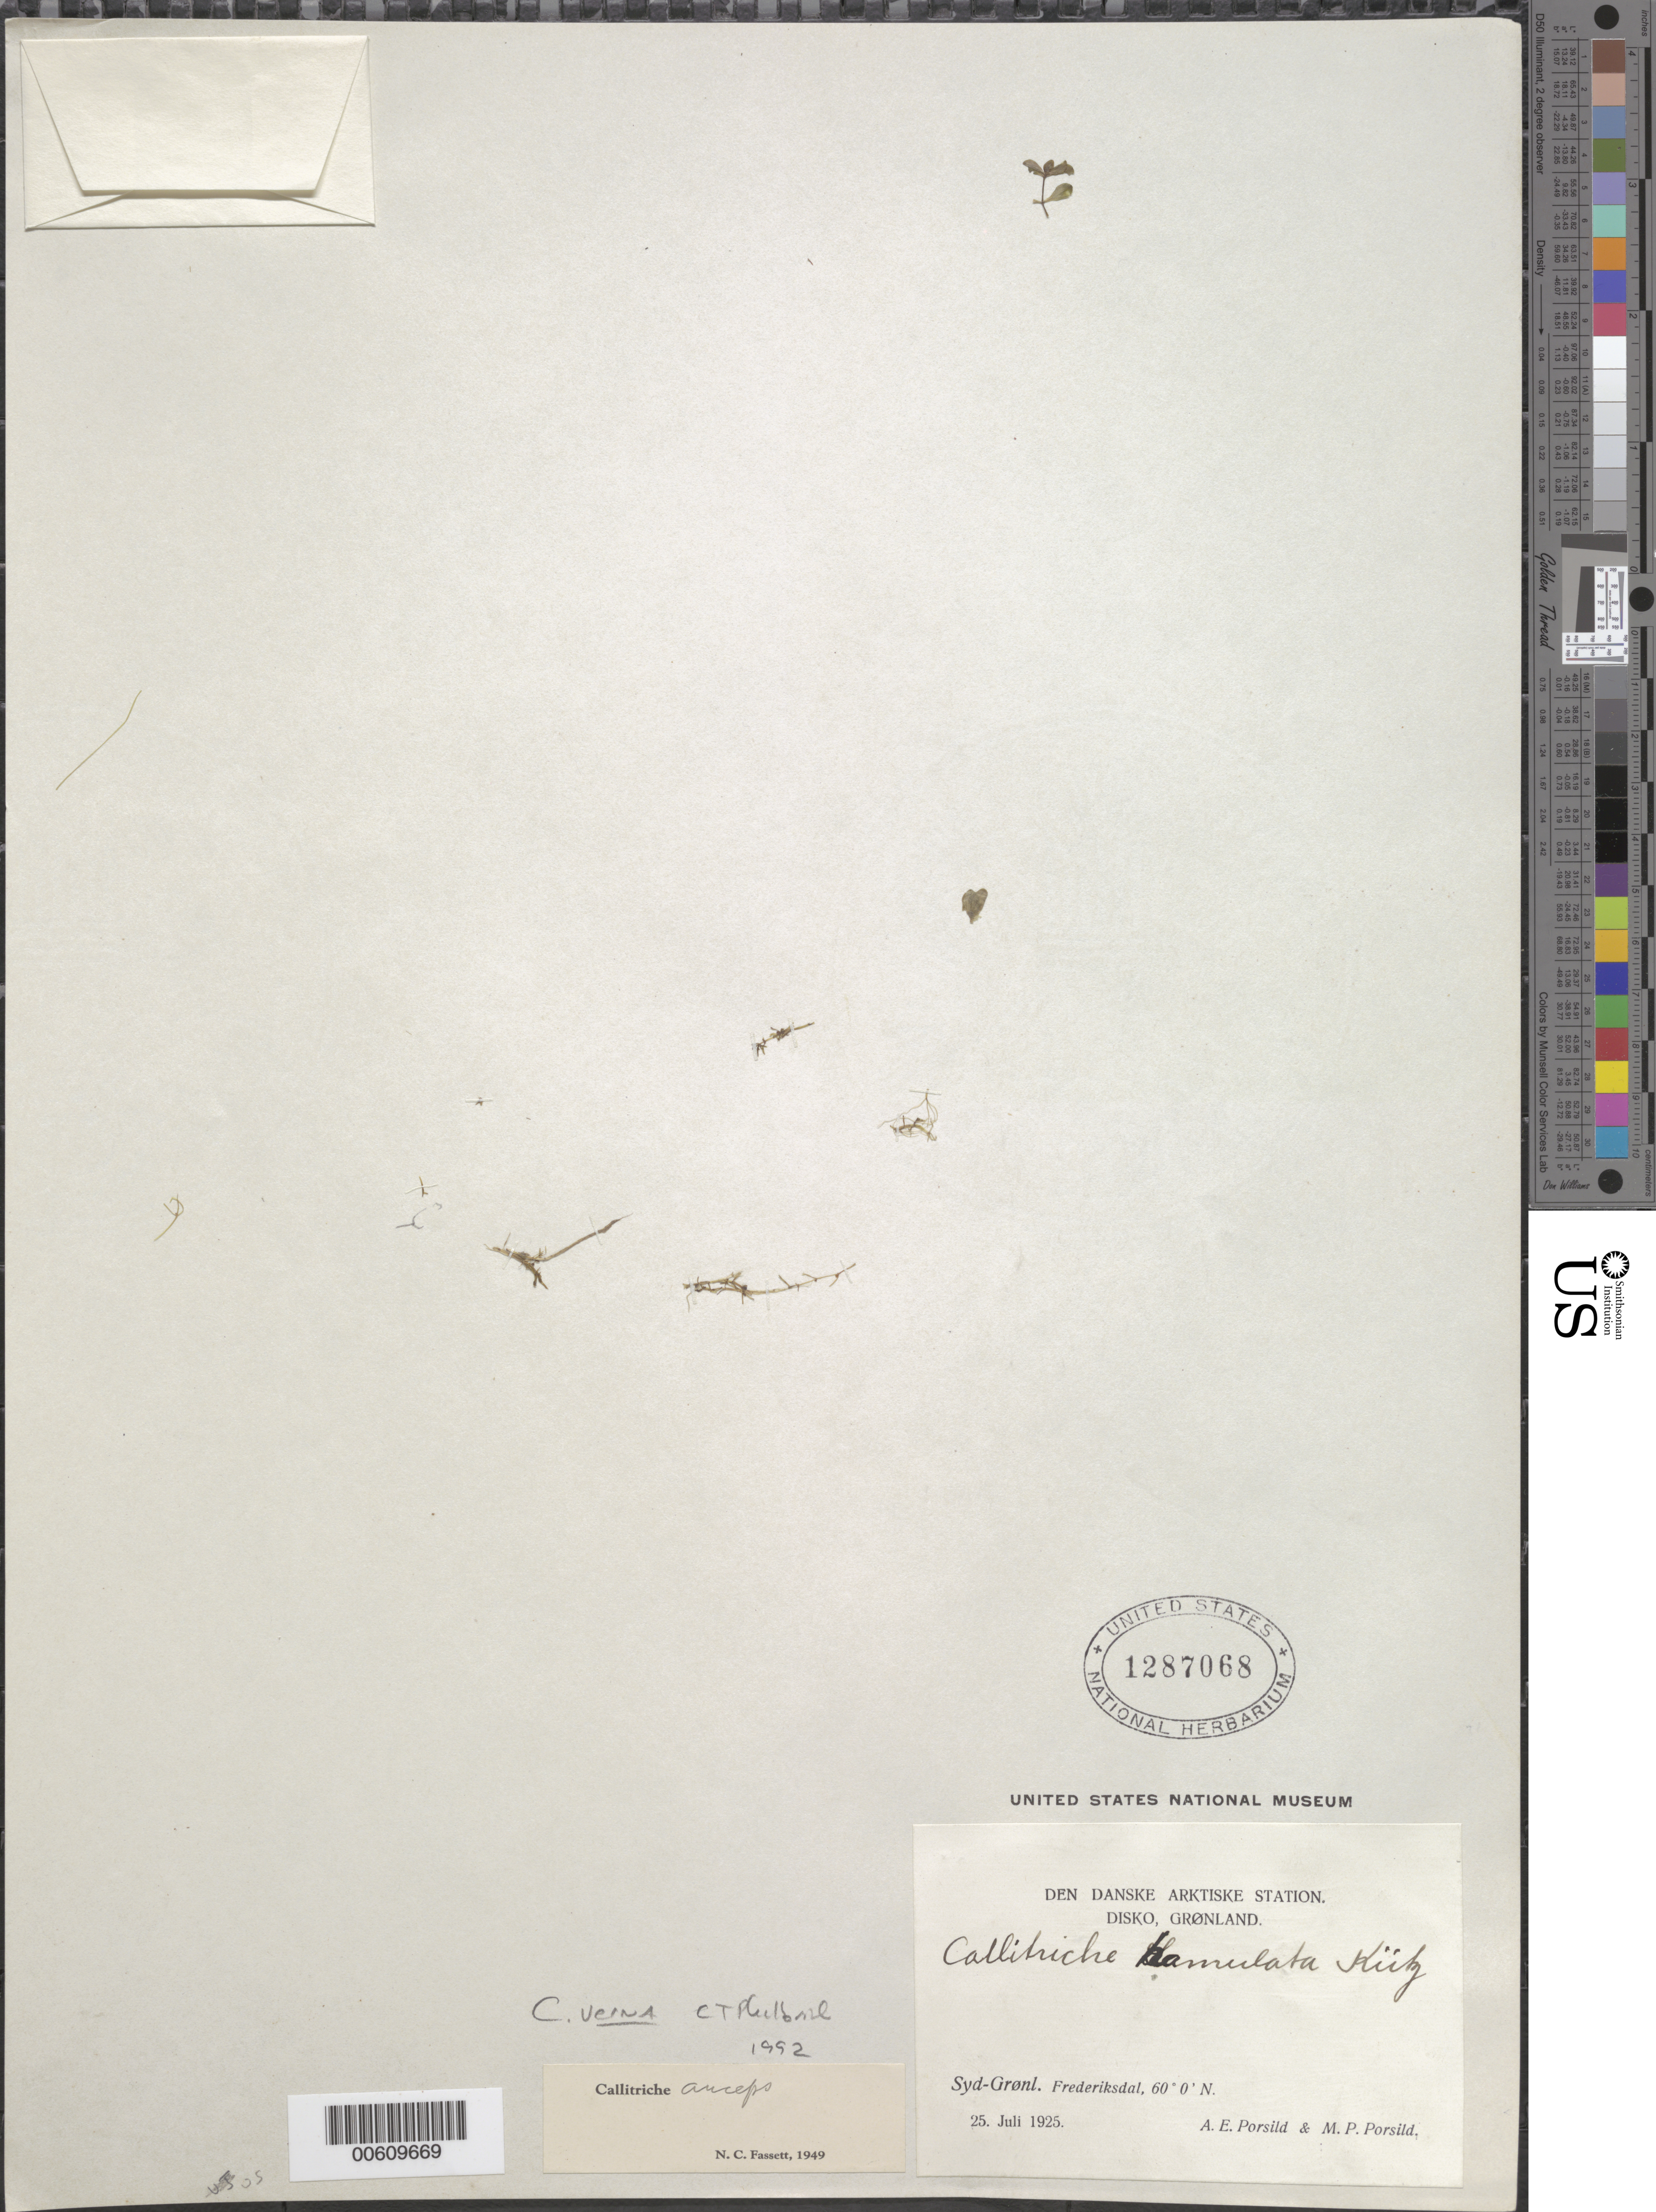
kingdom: Plantae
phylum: Tracheophyta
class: Magnoliopsida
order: Lamiales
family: Plantaginaceae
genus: Callitriche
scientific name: Callitriche verna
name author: L.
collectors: A. E. Porsild & M. P. Porsild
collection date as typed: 25 Jul 1925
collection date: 1925-07-25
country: Greenland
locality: Syd-Grønl, Frederiksdal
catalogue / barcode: US 1287068